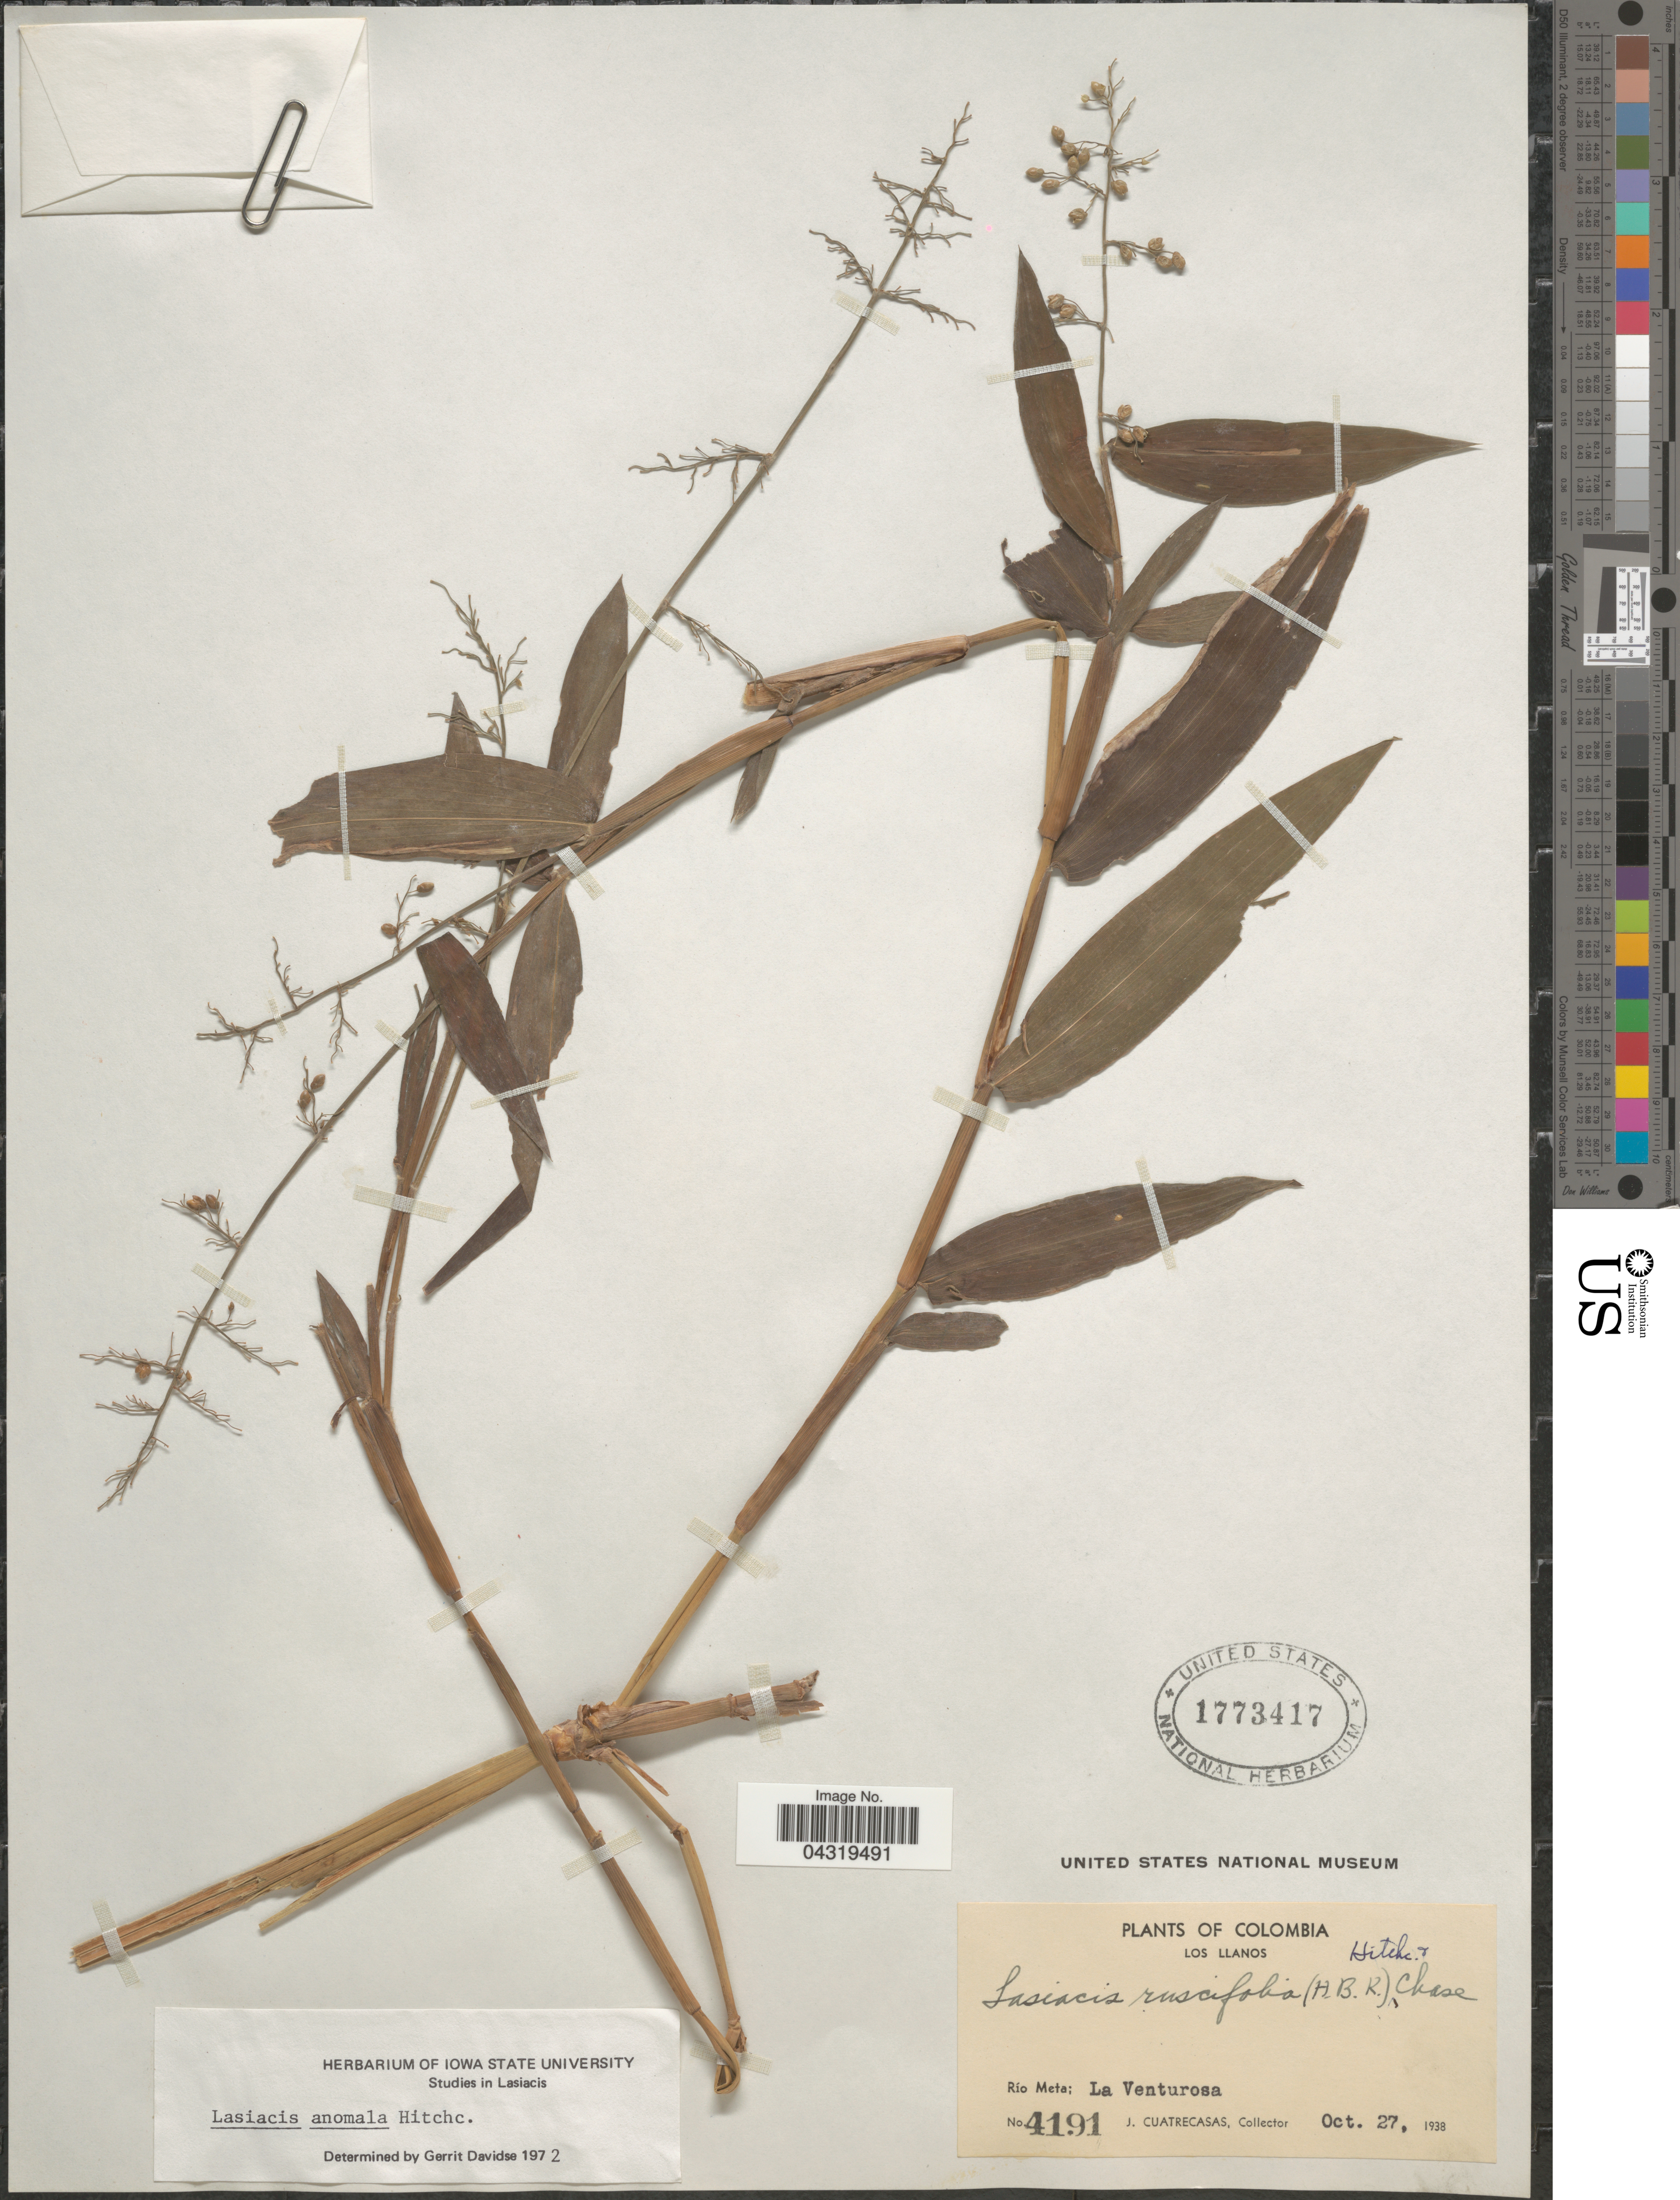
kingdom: Plantae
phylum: Tracheophyta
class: Liliopsida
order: Poales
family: Poaceae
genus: Lasiacis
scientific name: Lasiacis anomala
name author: Hitchc.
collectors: J. Cuatrecasas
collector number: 4191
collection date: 1938-10-27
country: Colombia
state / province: Meta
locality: Los Llanos. Río Meta; La Venturosa.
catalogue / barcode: US 1773417